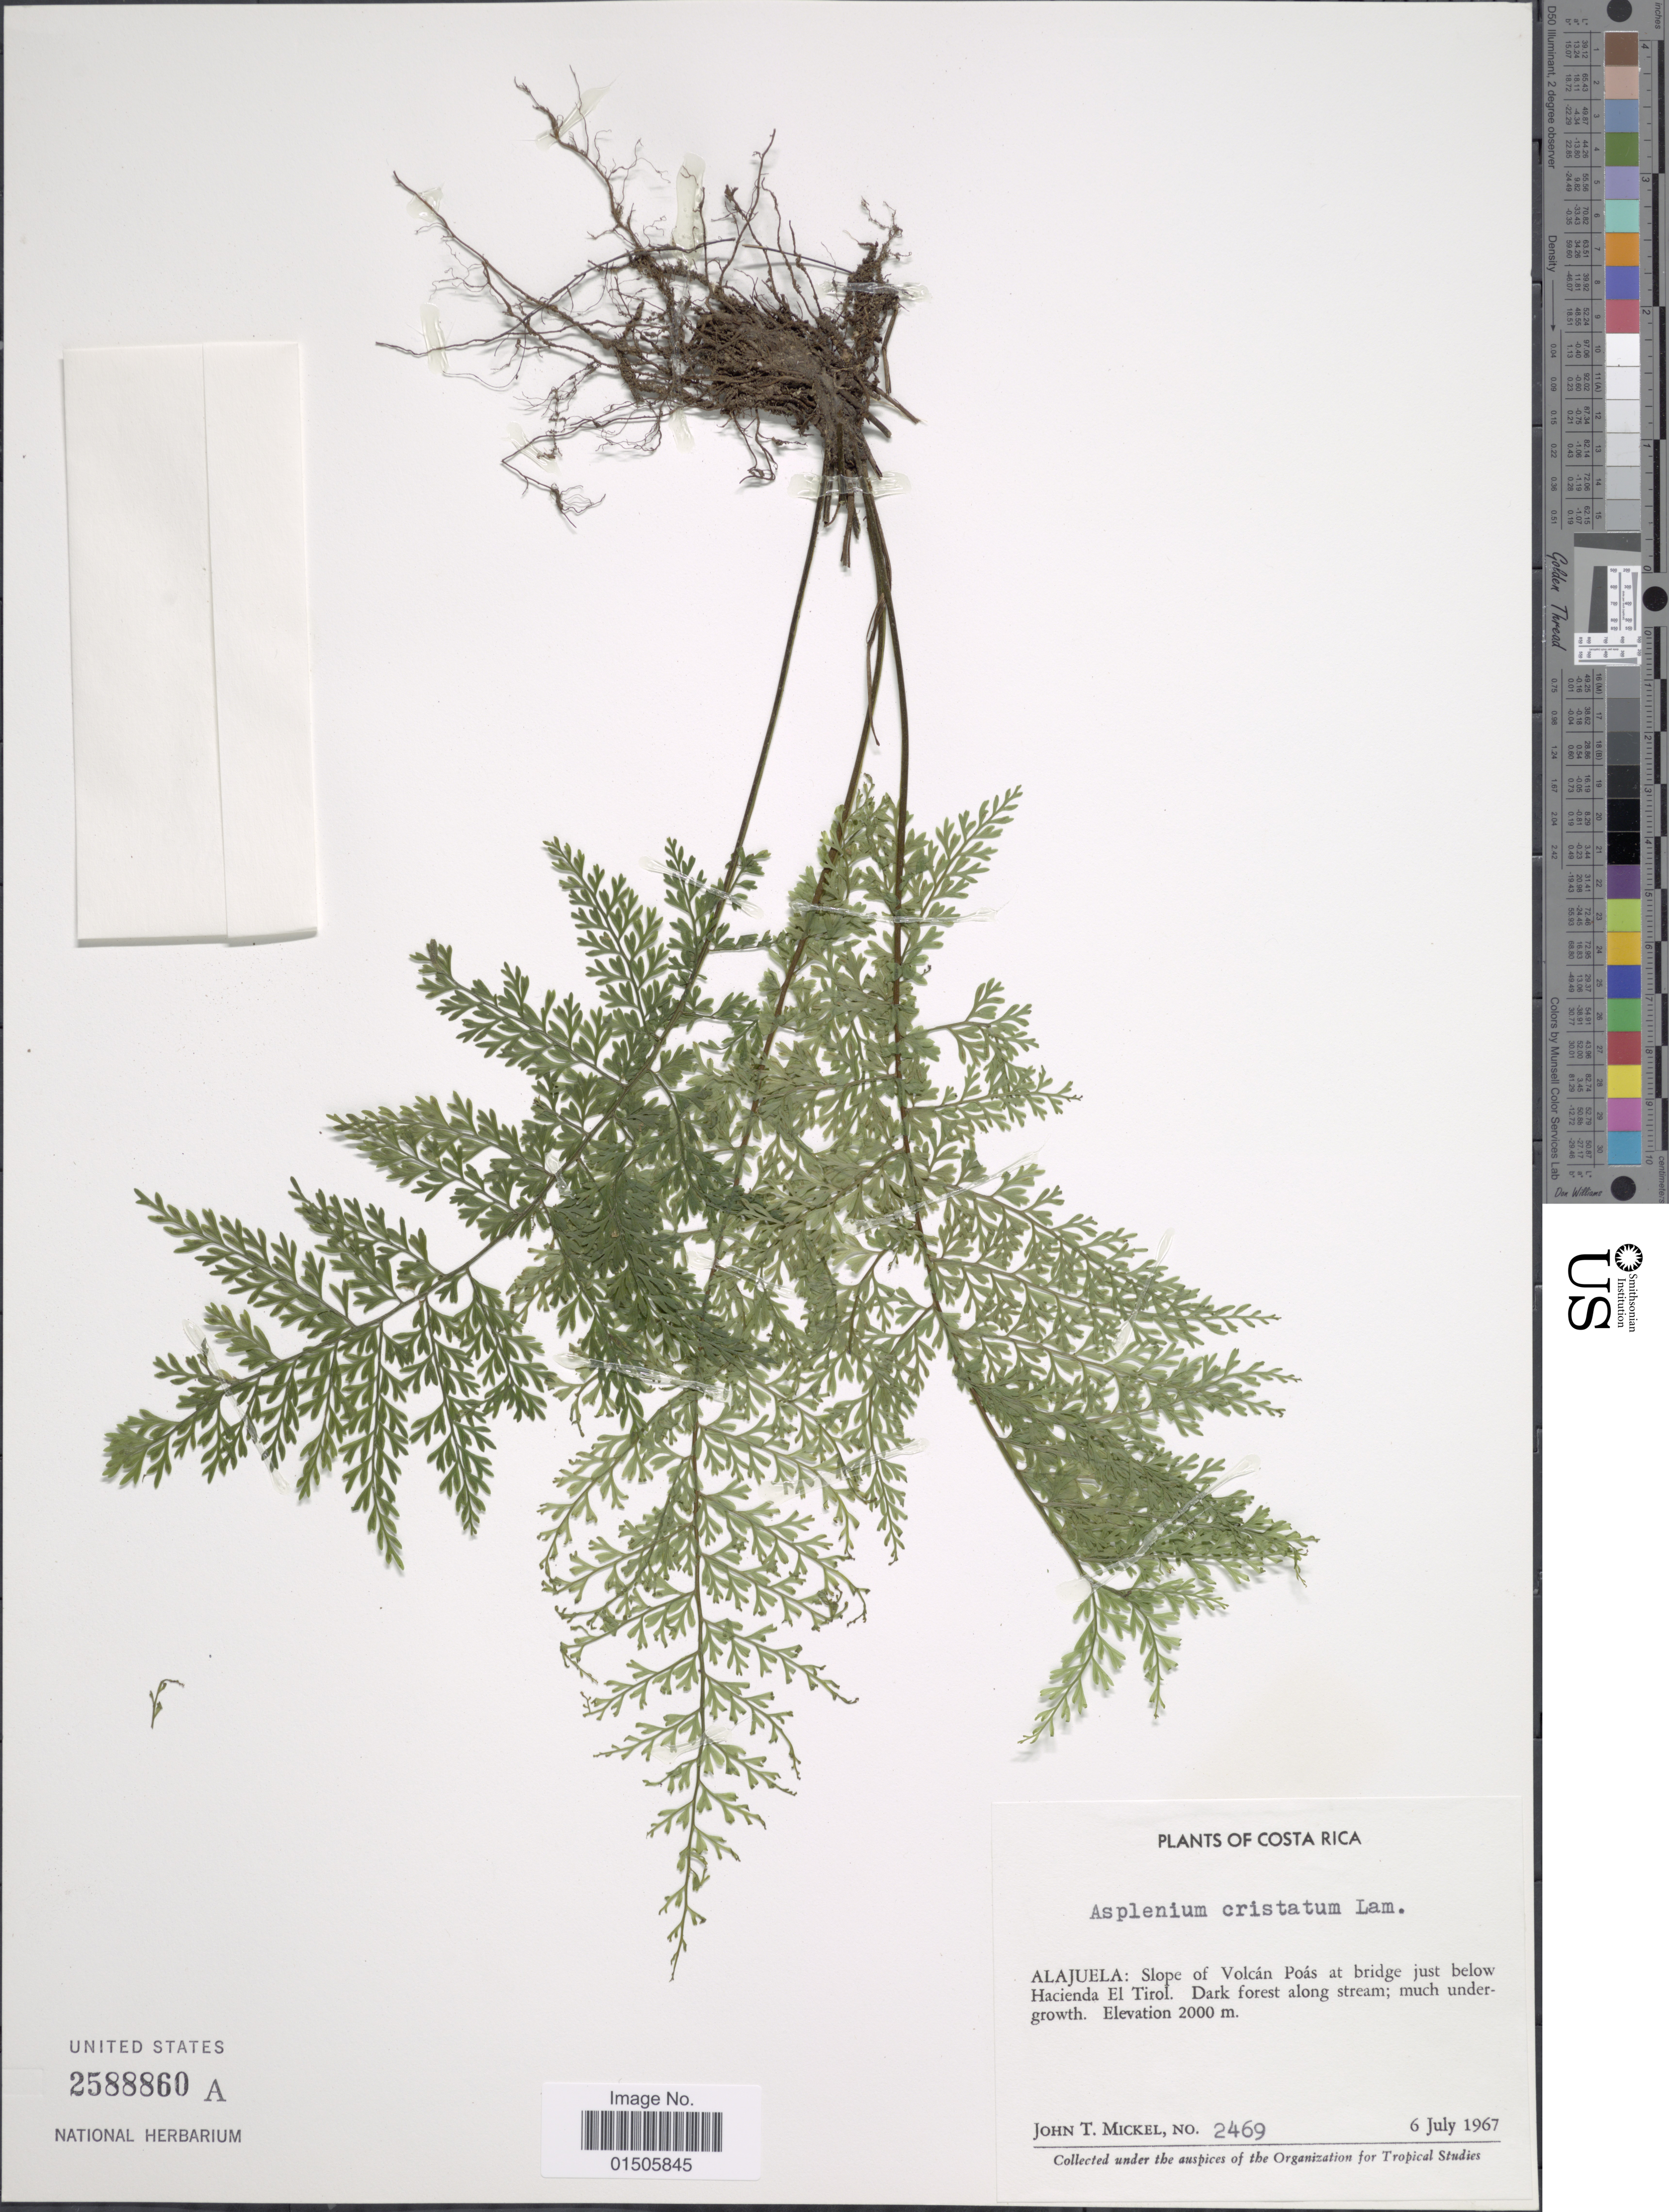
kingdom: Plantae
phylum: Tracheophyta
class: Polypodiopsida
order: Polypodiales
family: Aspleniaceae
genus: Asplenium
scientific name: Asplenium cristatum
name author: Lam.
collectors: J. T. Mickel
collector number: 2469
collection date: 1967-07-06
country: Costa Rica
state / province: Alajuela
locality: Slope of Volcan Poas at bridge just below Hacienda El Tirol. Dark forest along stream; much undergrowth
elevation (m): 2000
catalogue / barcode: US 2588860A